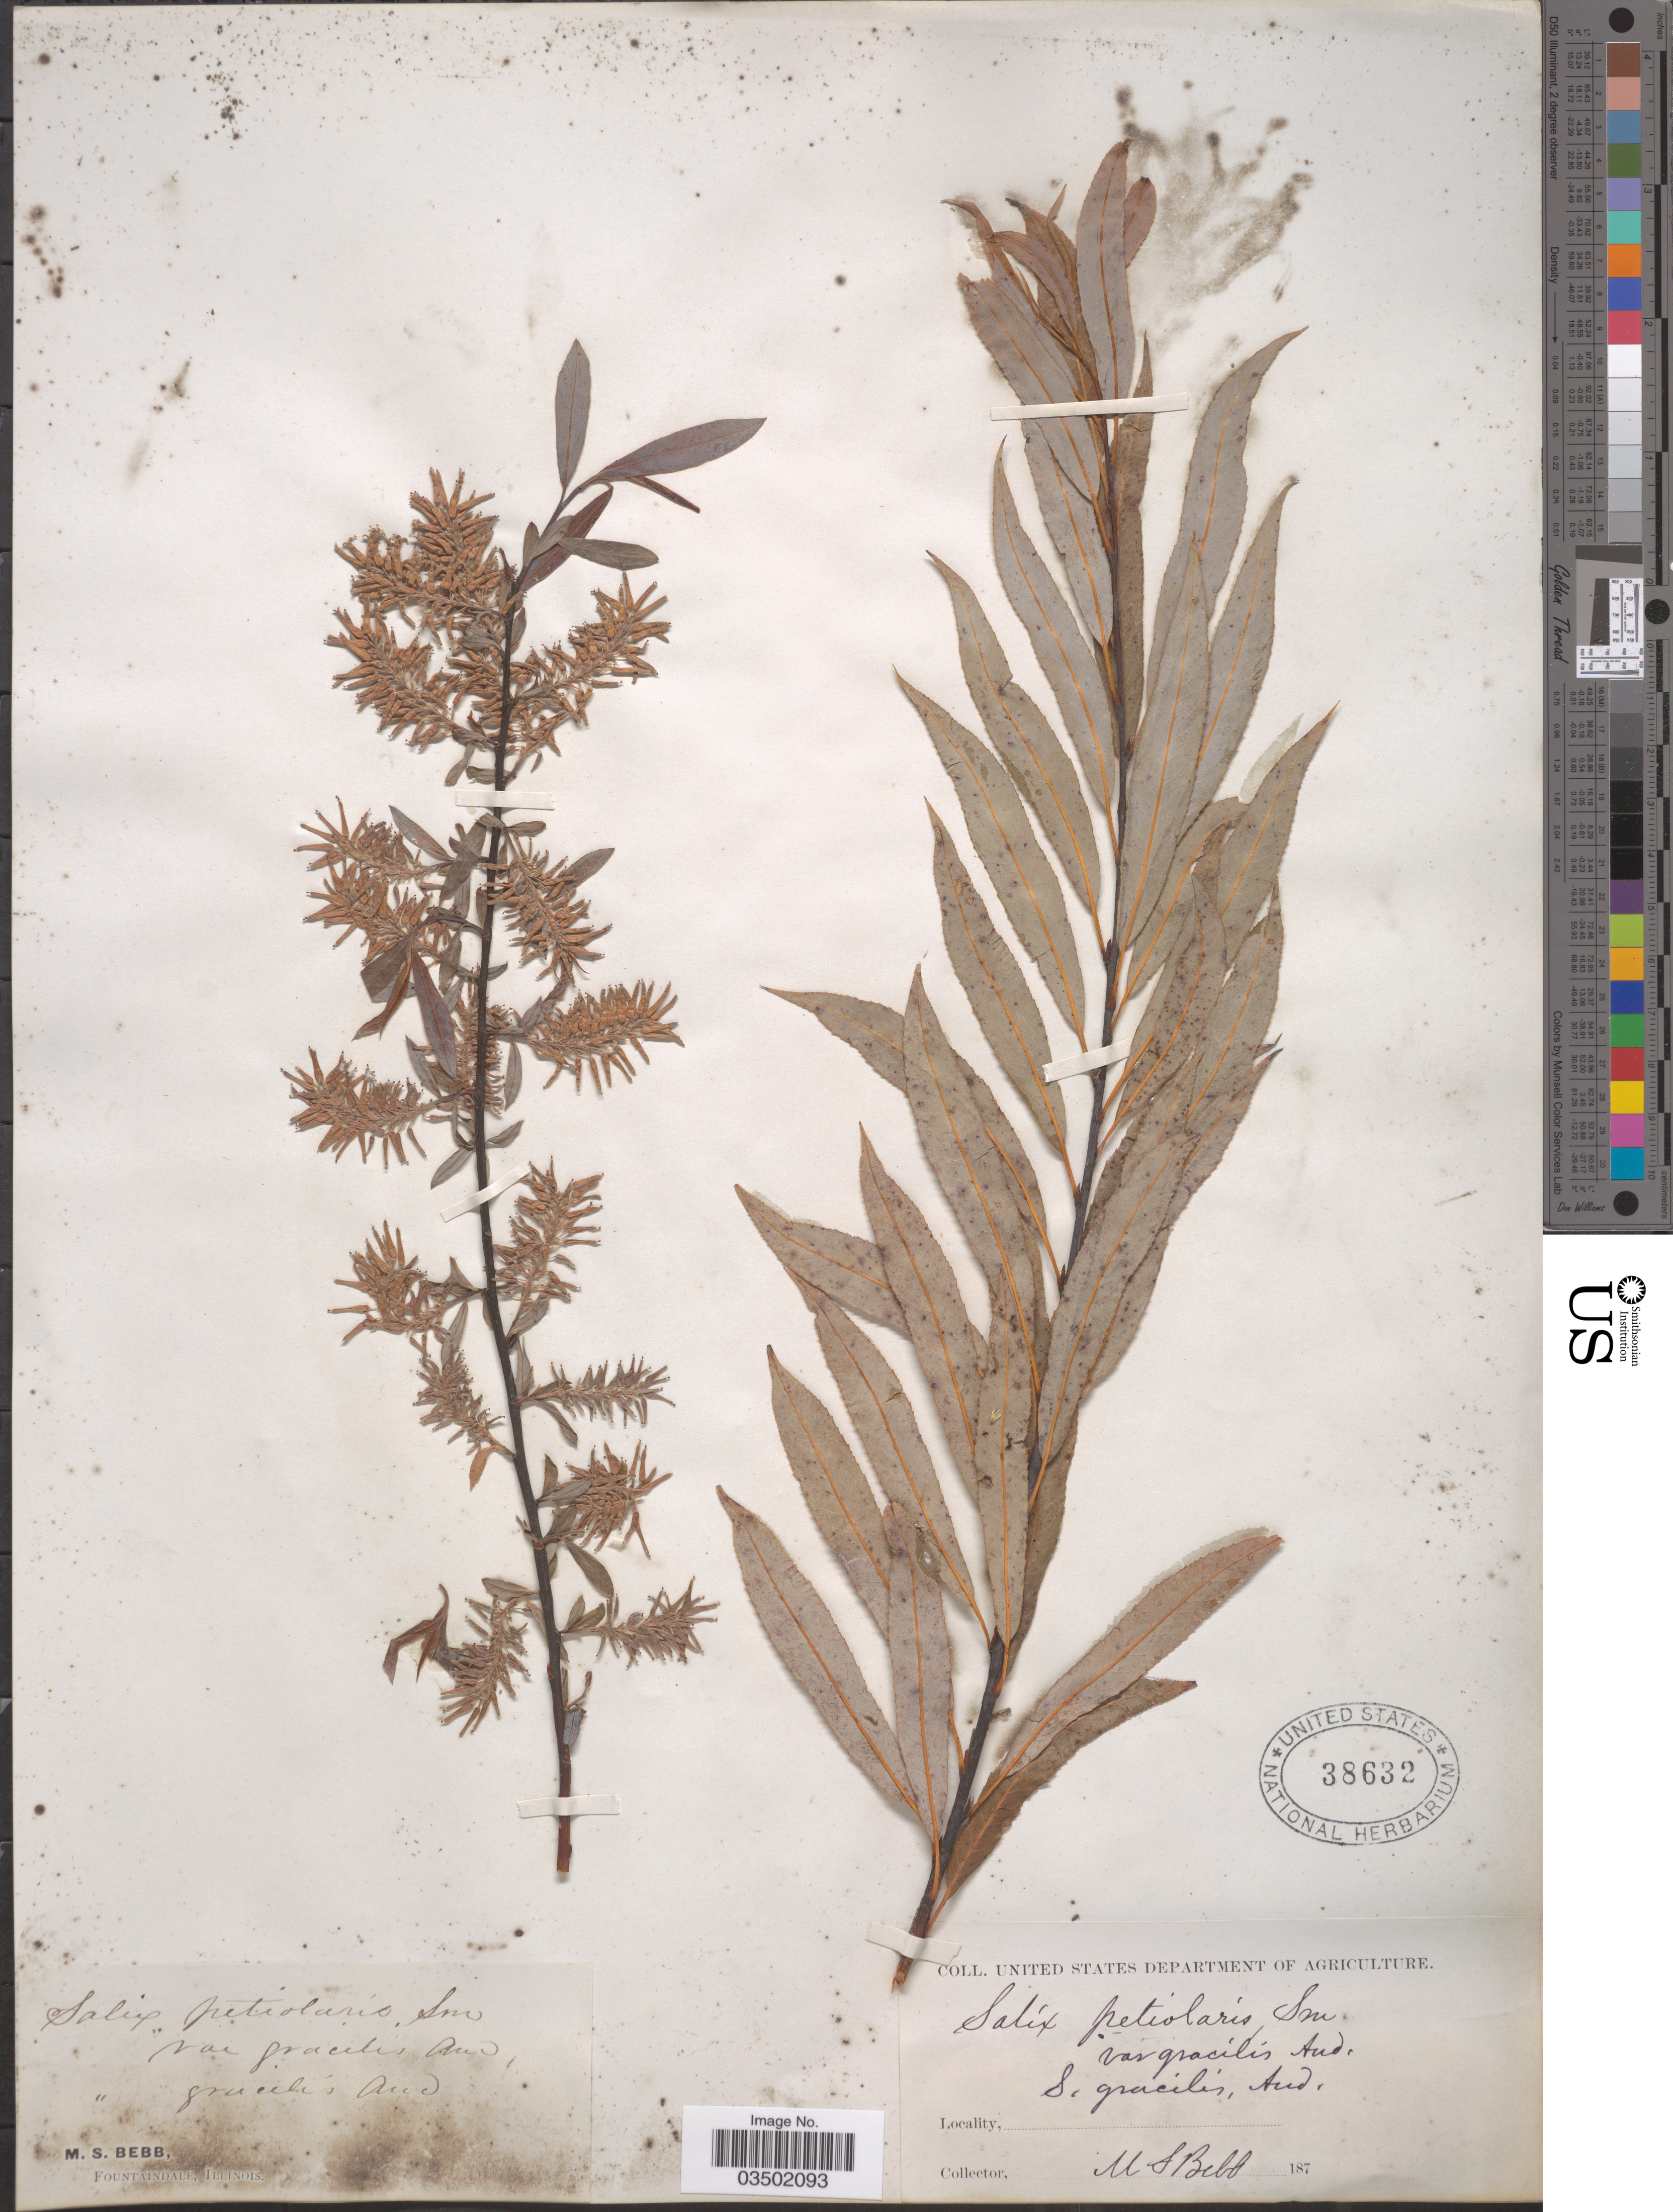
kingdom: Plantae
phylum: Tracheophyta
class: Magnoliopsida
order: Malpighiales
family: Salicaceae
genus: Salix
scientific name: Salix petiolaris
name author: Sm.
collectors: M. Bebb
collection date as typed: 187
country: United States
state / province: Illinois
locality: Fountaindale [unsure placement]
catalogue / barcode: US 38632